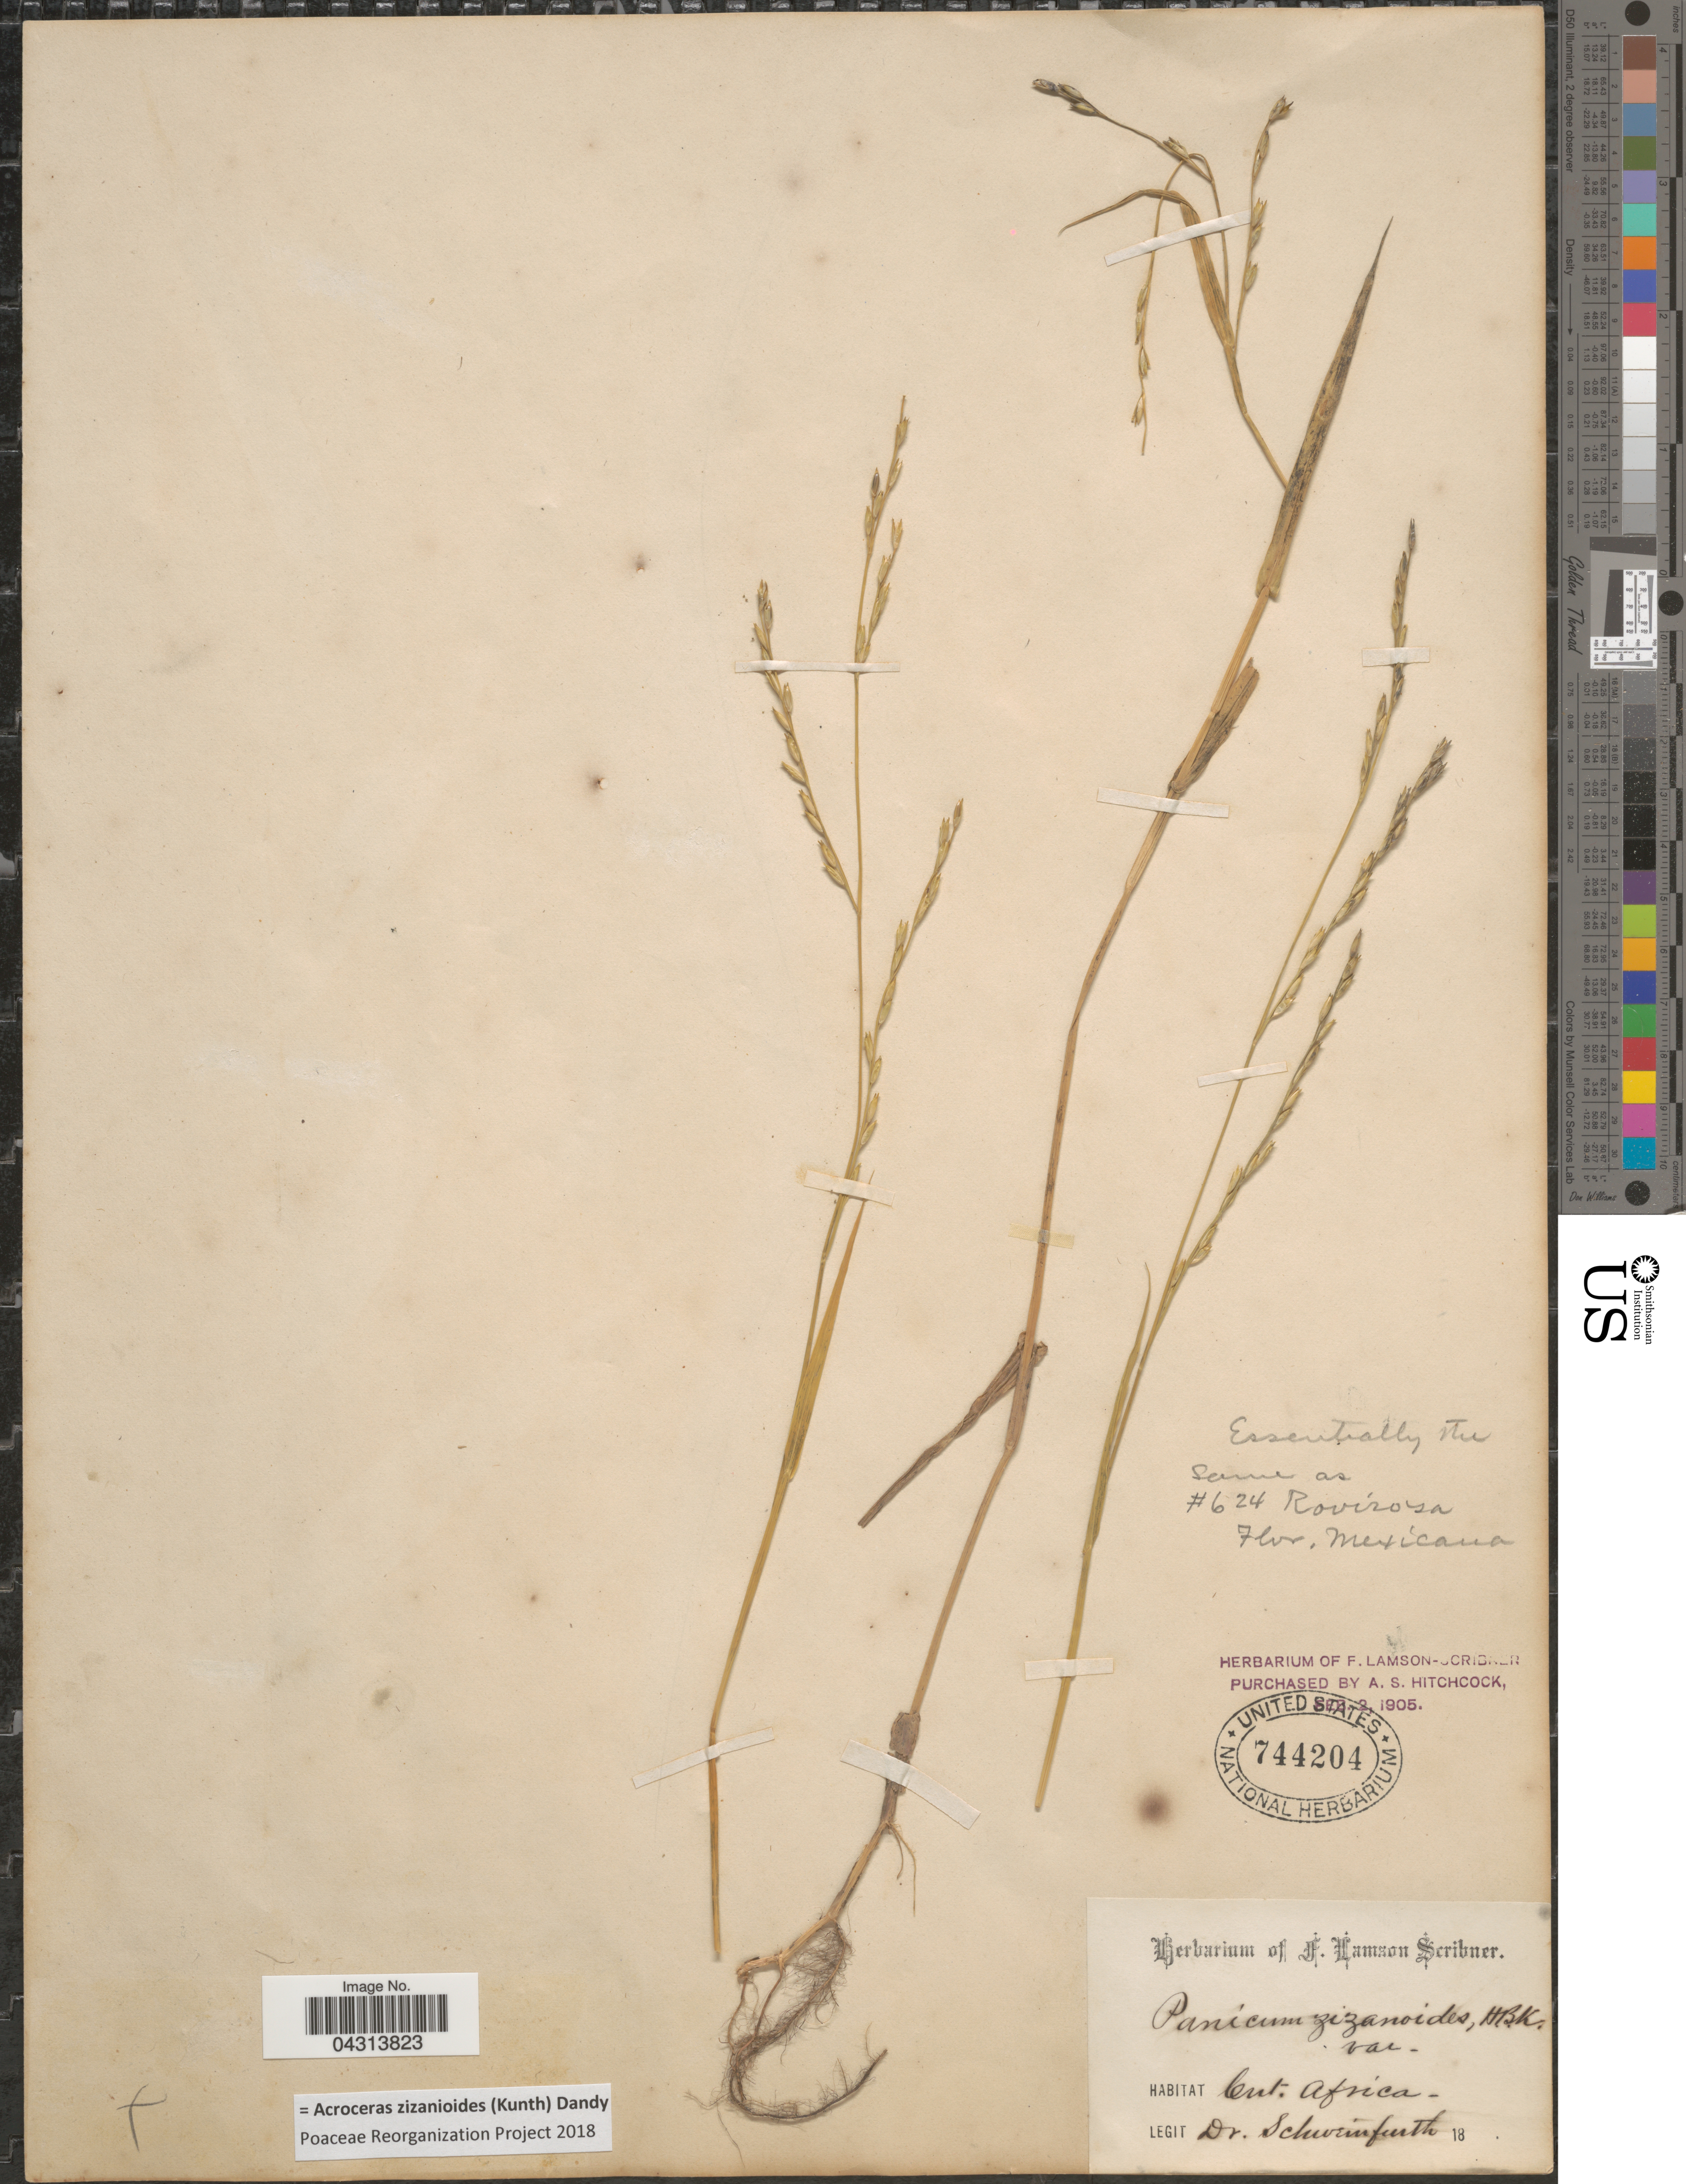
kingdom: Plantae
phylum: Tracheophyta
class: Liliopsida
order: Poales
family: Poaceae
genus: Acroceras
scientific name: Acroceras zizanioides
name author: (Kunth) Dandy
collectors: Schweinfurth, --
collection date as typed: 18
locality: Cnt. Africa.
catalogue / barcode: US 744204